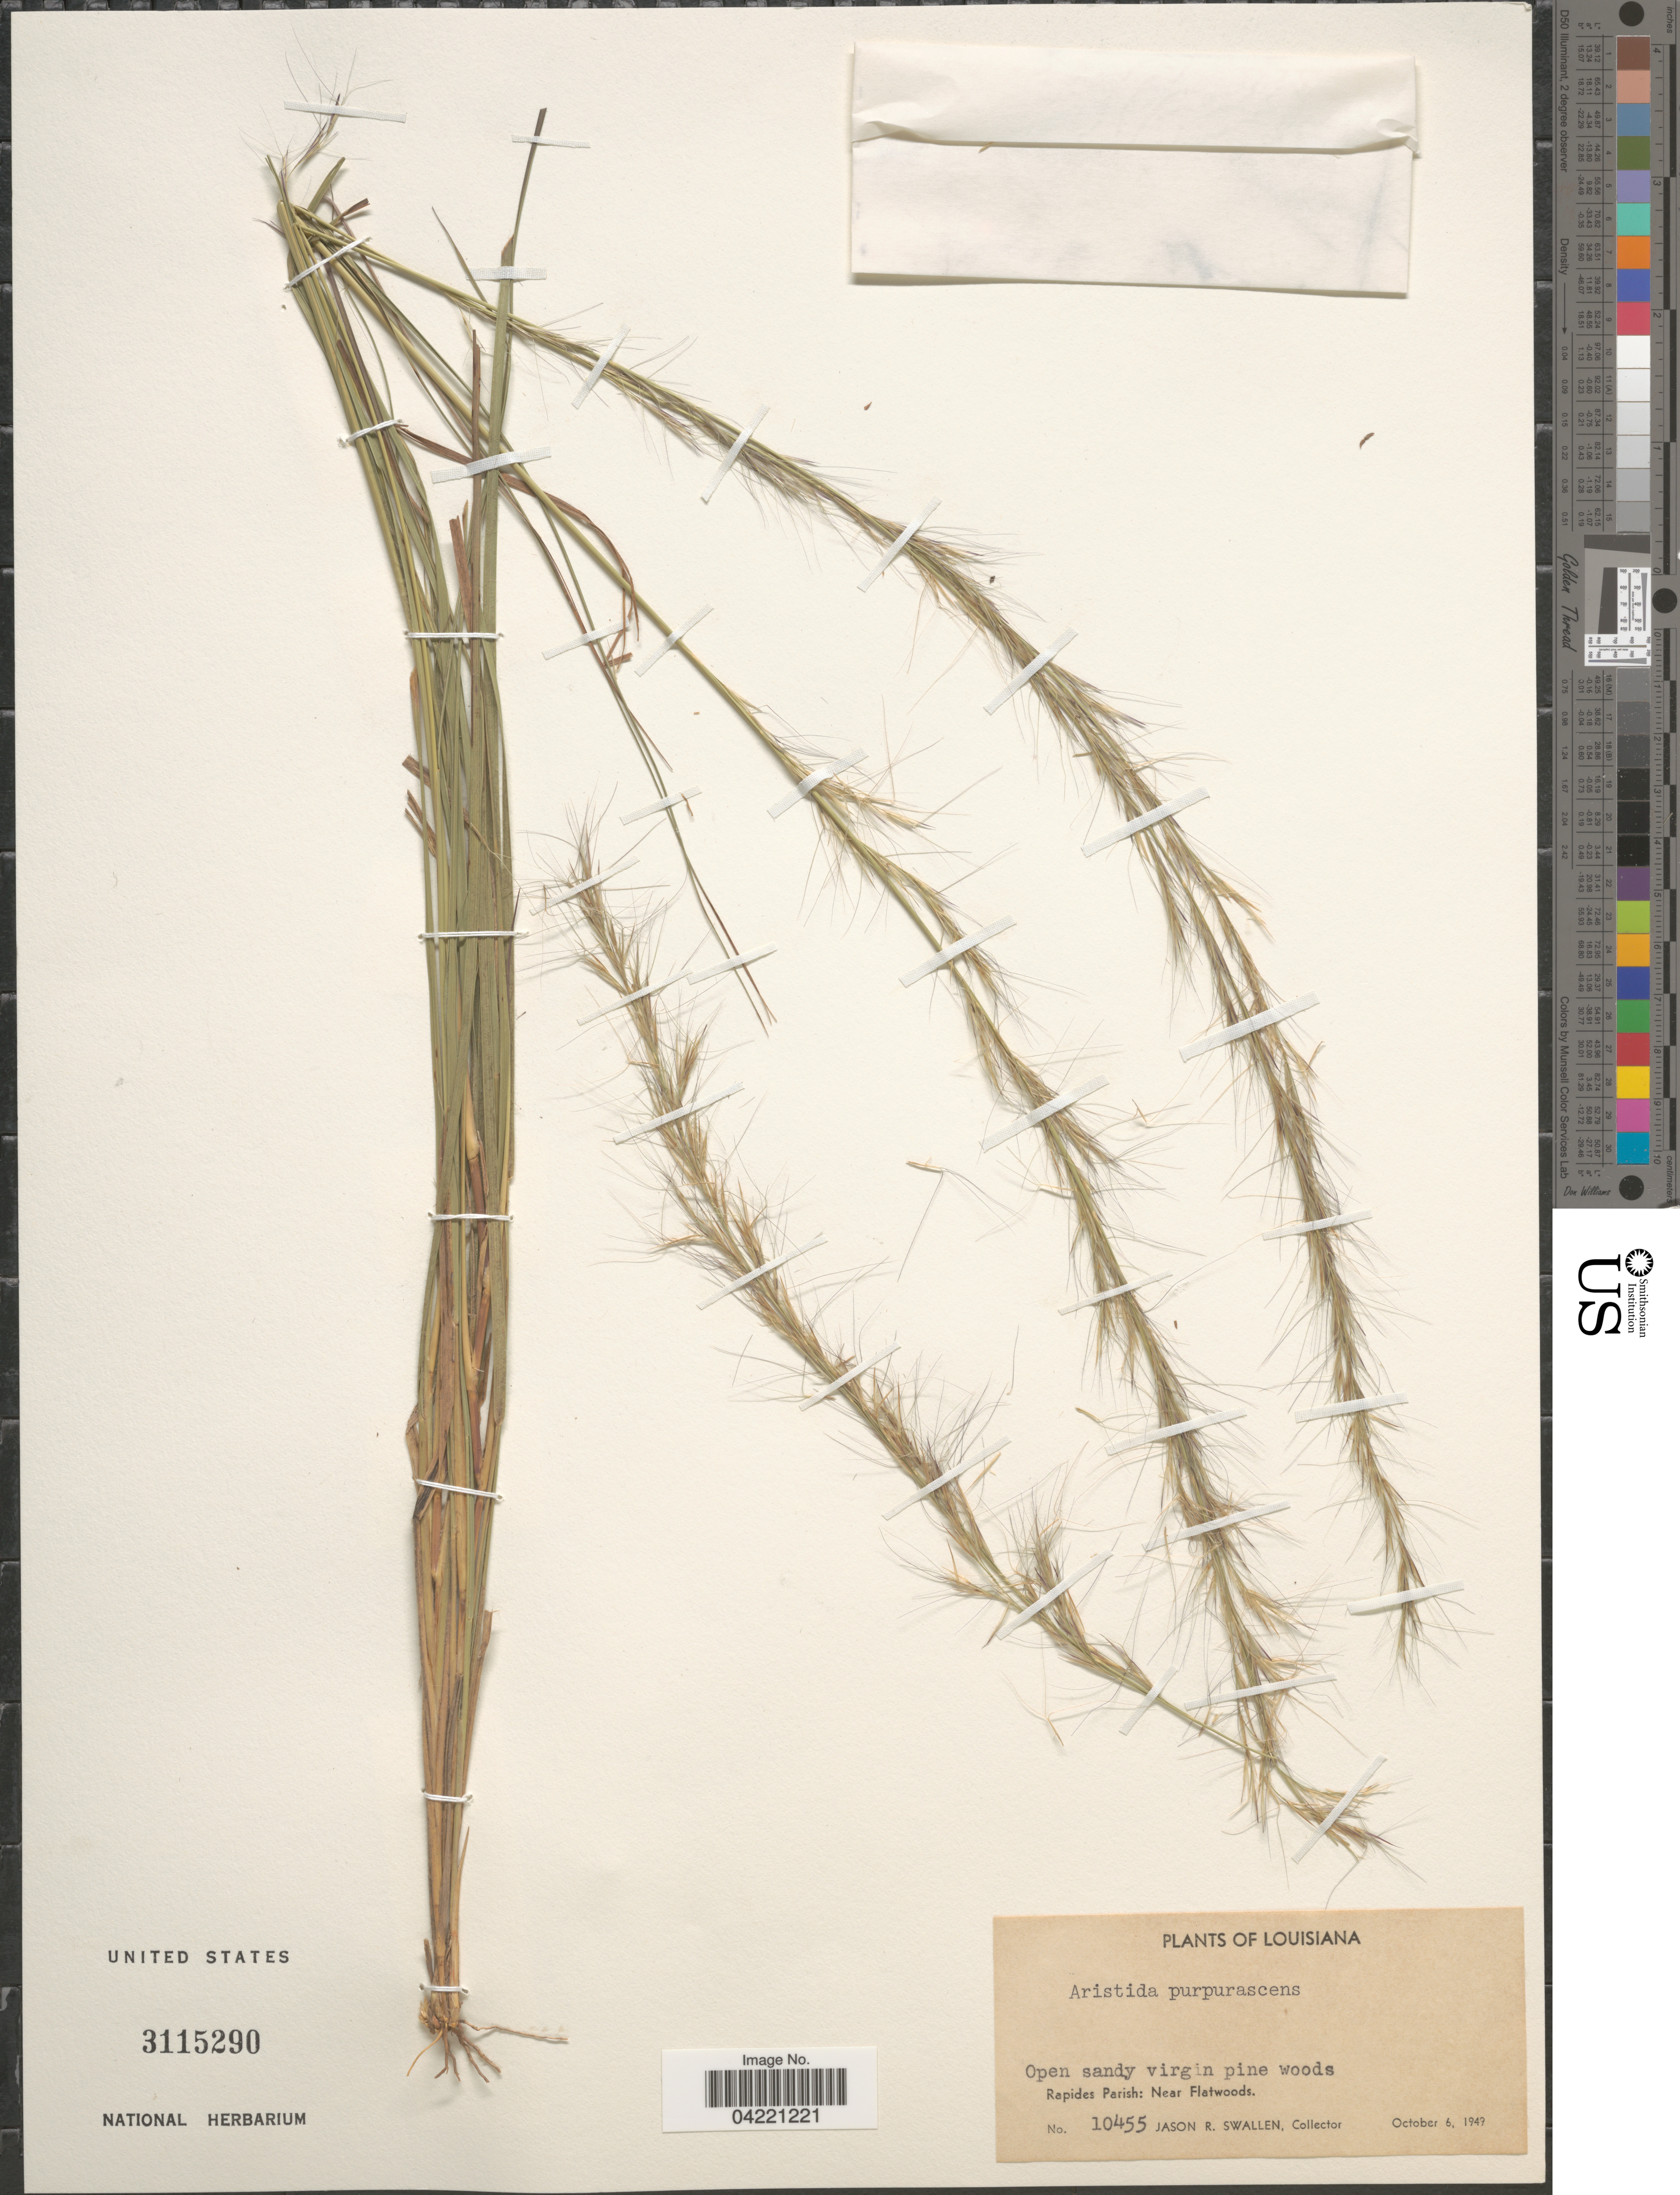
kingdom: Plantae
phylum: Tracheophyta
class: Liliopsida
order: Poales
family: Poaceae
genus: Aristida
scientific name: Aristida purpurascens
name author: Poir.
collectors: J. R. Swallen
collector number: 10455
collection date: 1949-10-06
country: United States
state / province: Louisiana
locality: Open sandy virgin pine woods. Rapides Parish: Near Flatwoods.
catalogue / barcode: US 3115290